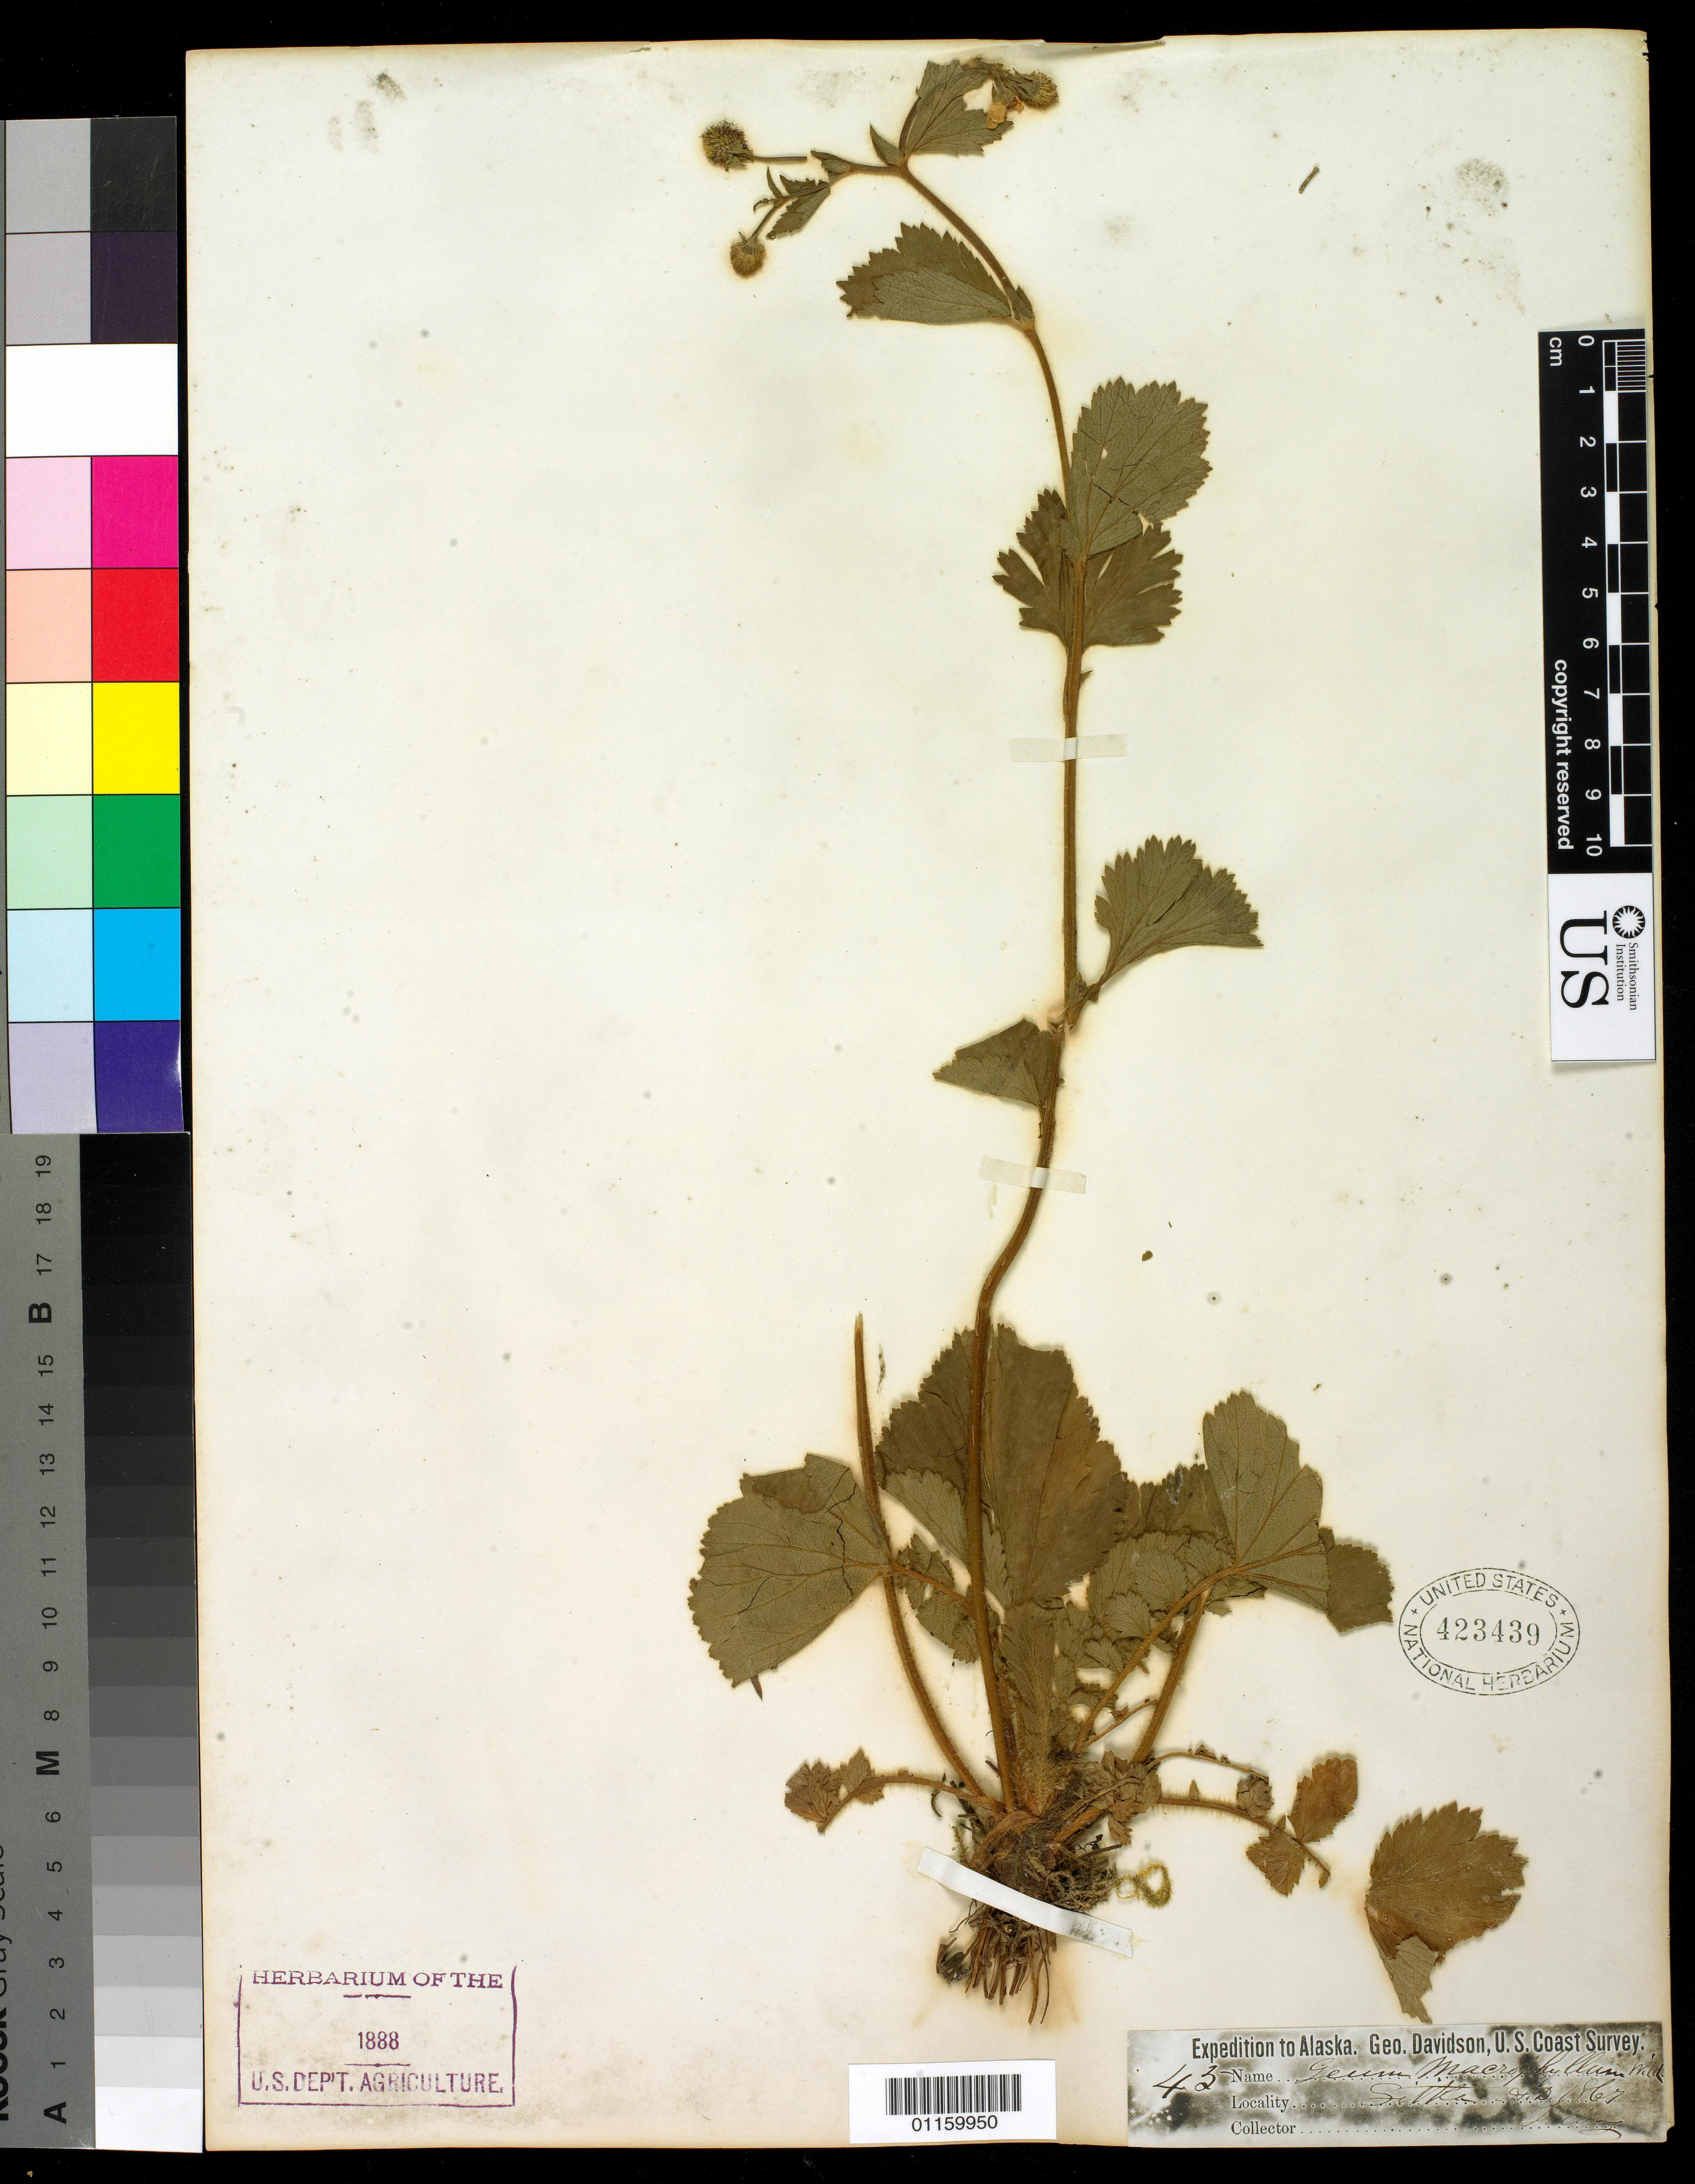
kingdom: Plantae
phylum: Tracheophyta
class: Magnoliopsida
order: Rosales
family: Rosaceae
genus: Geum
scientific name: Geum macrophyllum var. perincisum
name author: (Rydb.) Raup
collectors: V. Zeleny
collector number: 45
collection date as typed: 1867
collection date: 1867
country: United States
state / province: Alaska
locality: Sitka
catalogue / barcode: US 423439